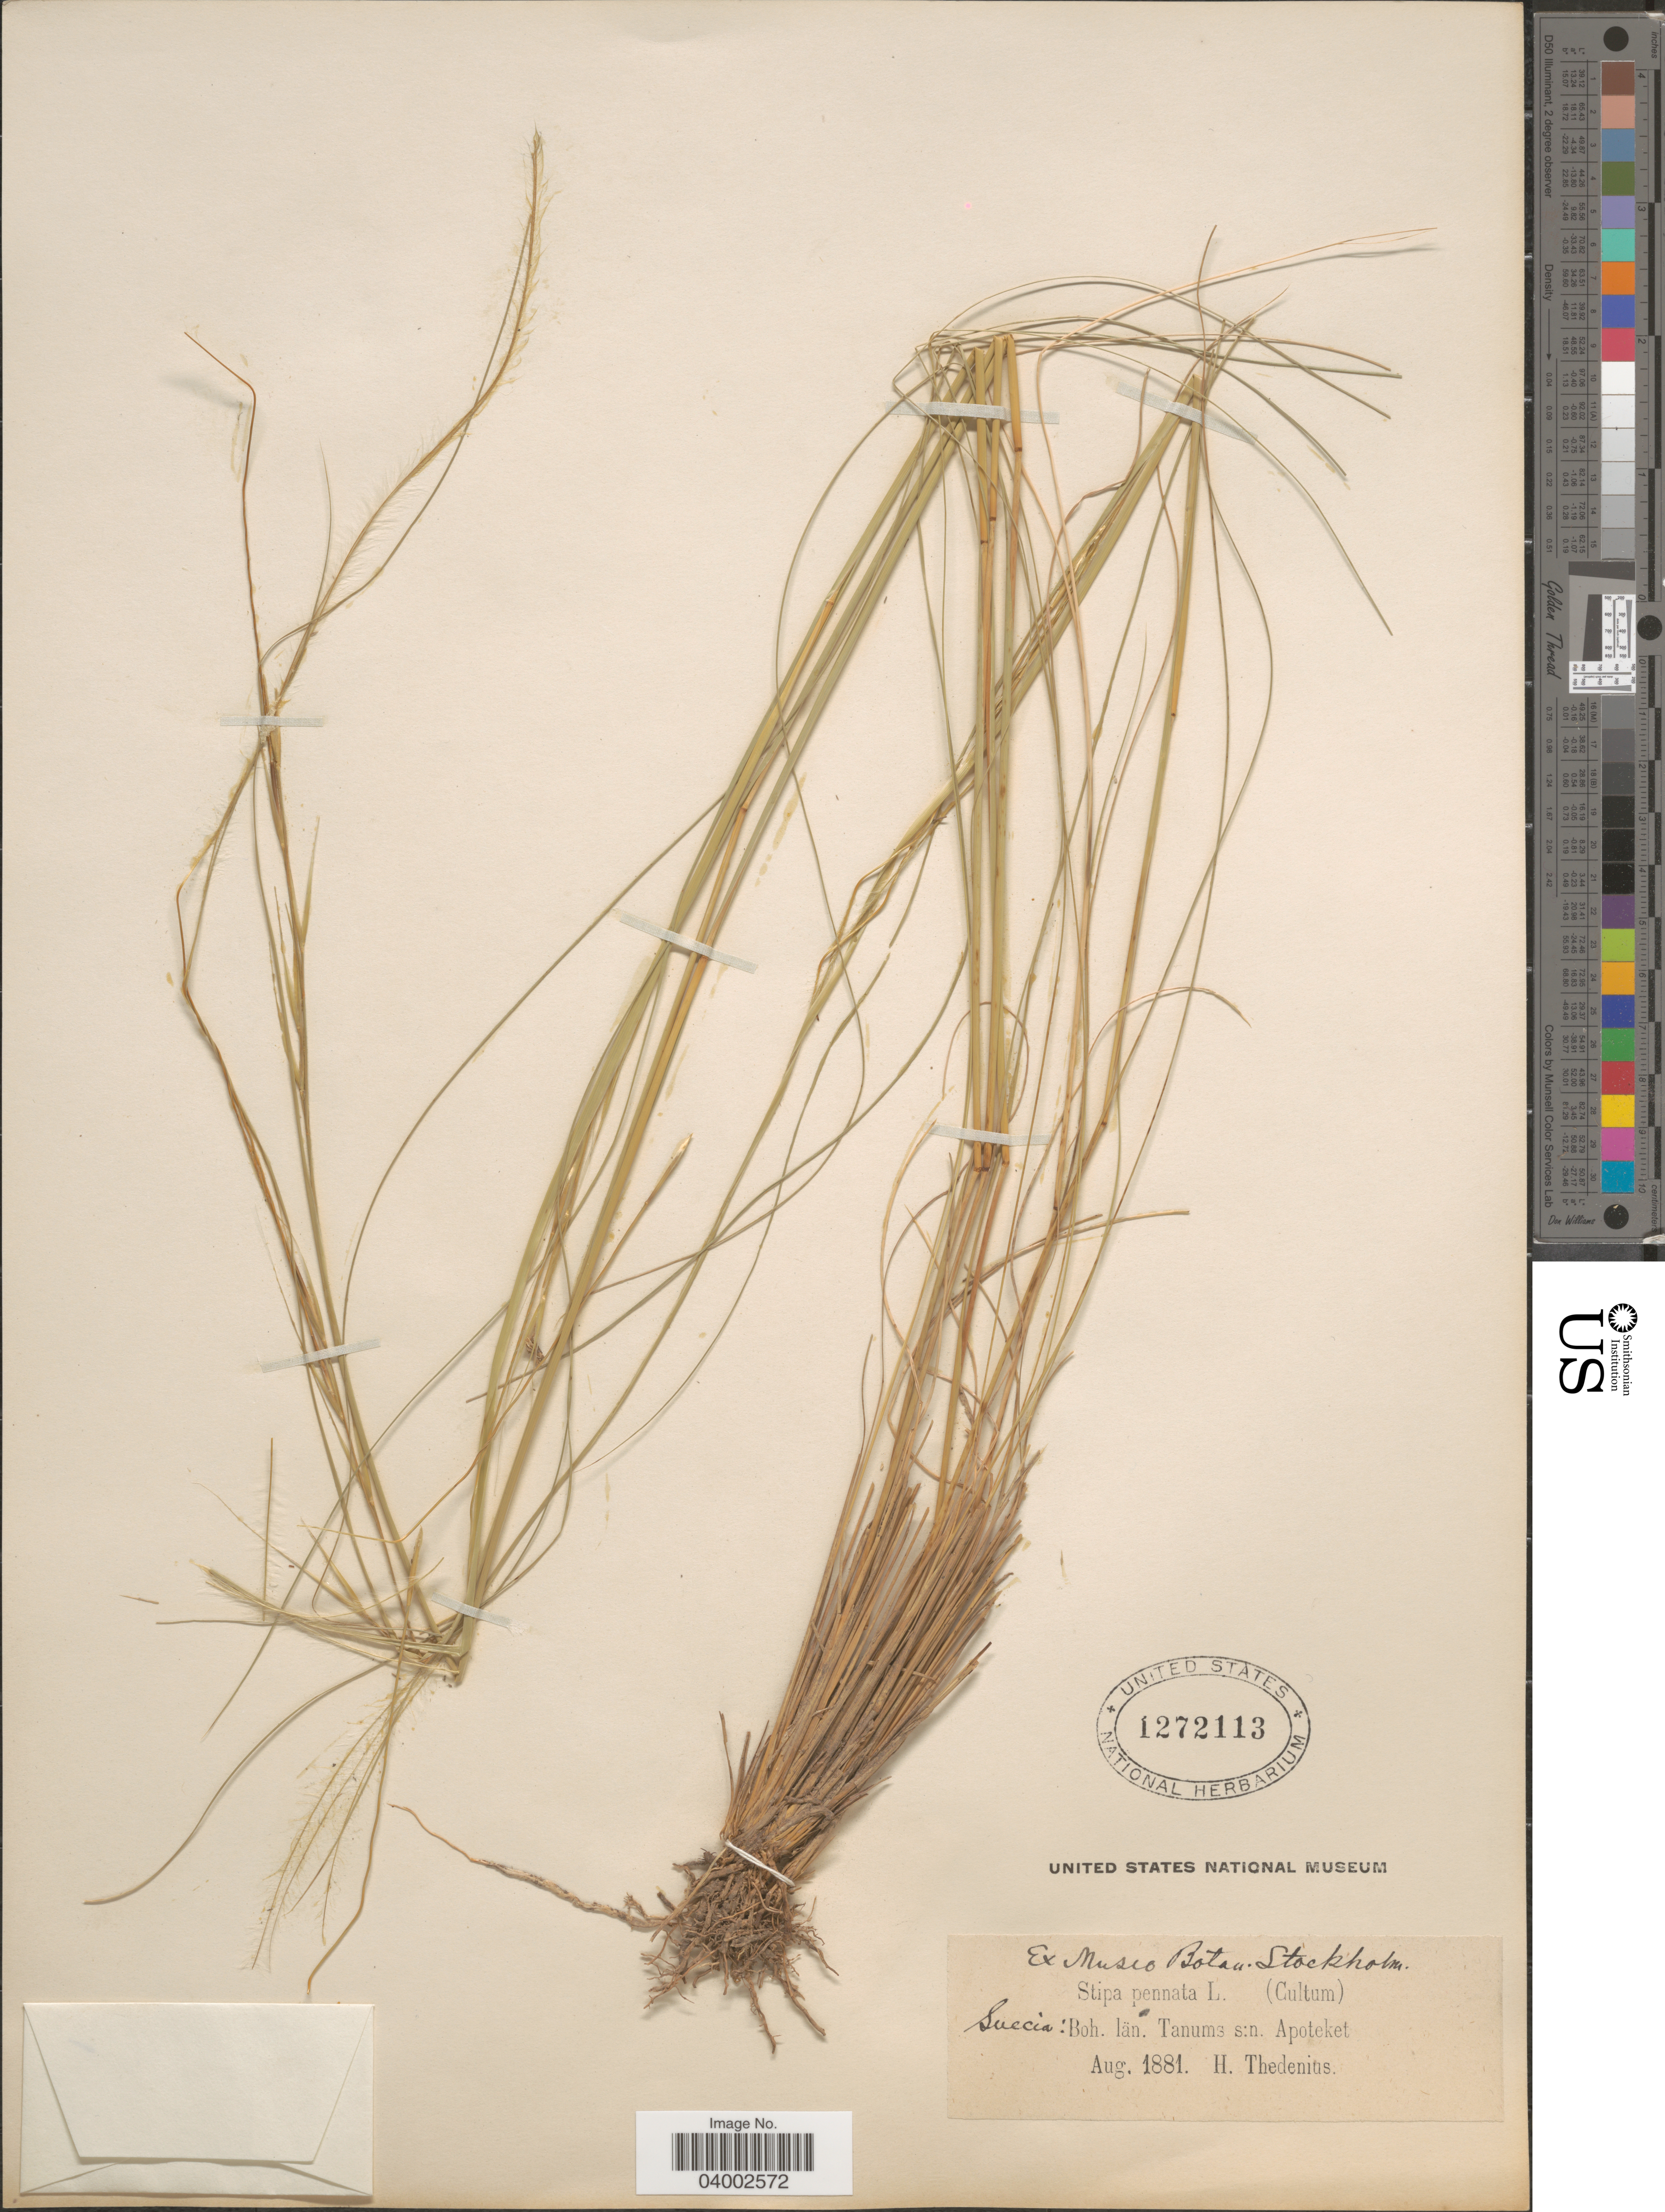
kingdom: Plantae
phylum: Tracheophyta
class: Liliopsida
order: Poales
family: Poaceae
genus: Stipa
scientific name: Stipa pennata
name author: L.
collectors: H. Thedenius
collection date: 1881-08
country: Sweden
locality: Suecia: Boh. län. Tanums s:n. Apoteket.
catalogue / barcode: US 1272113